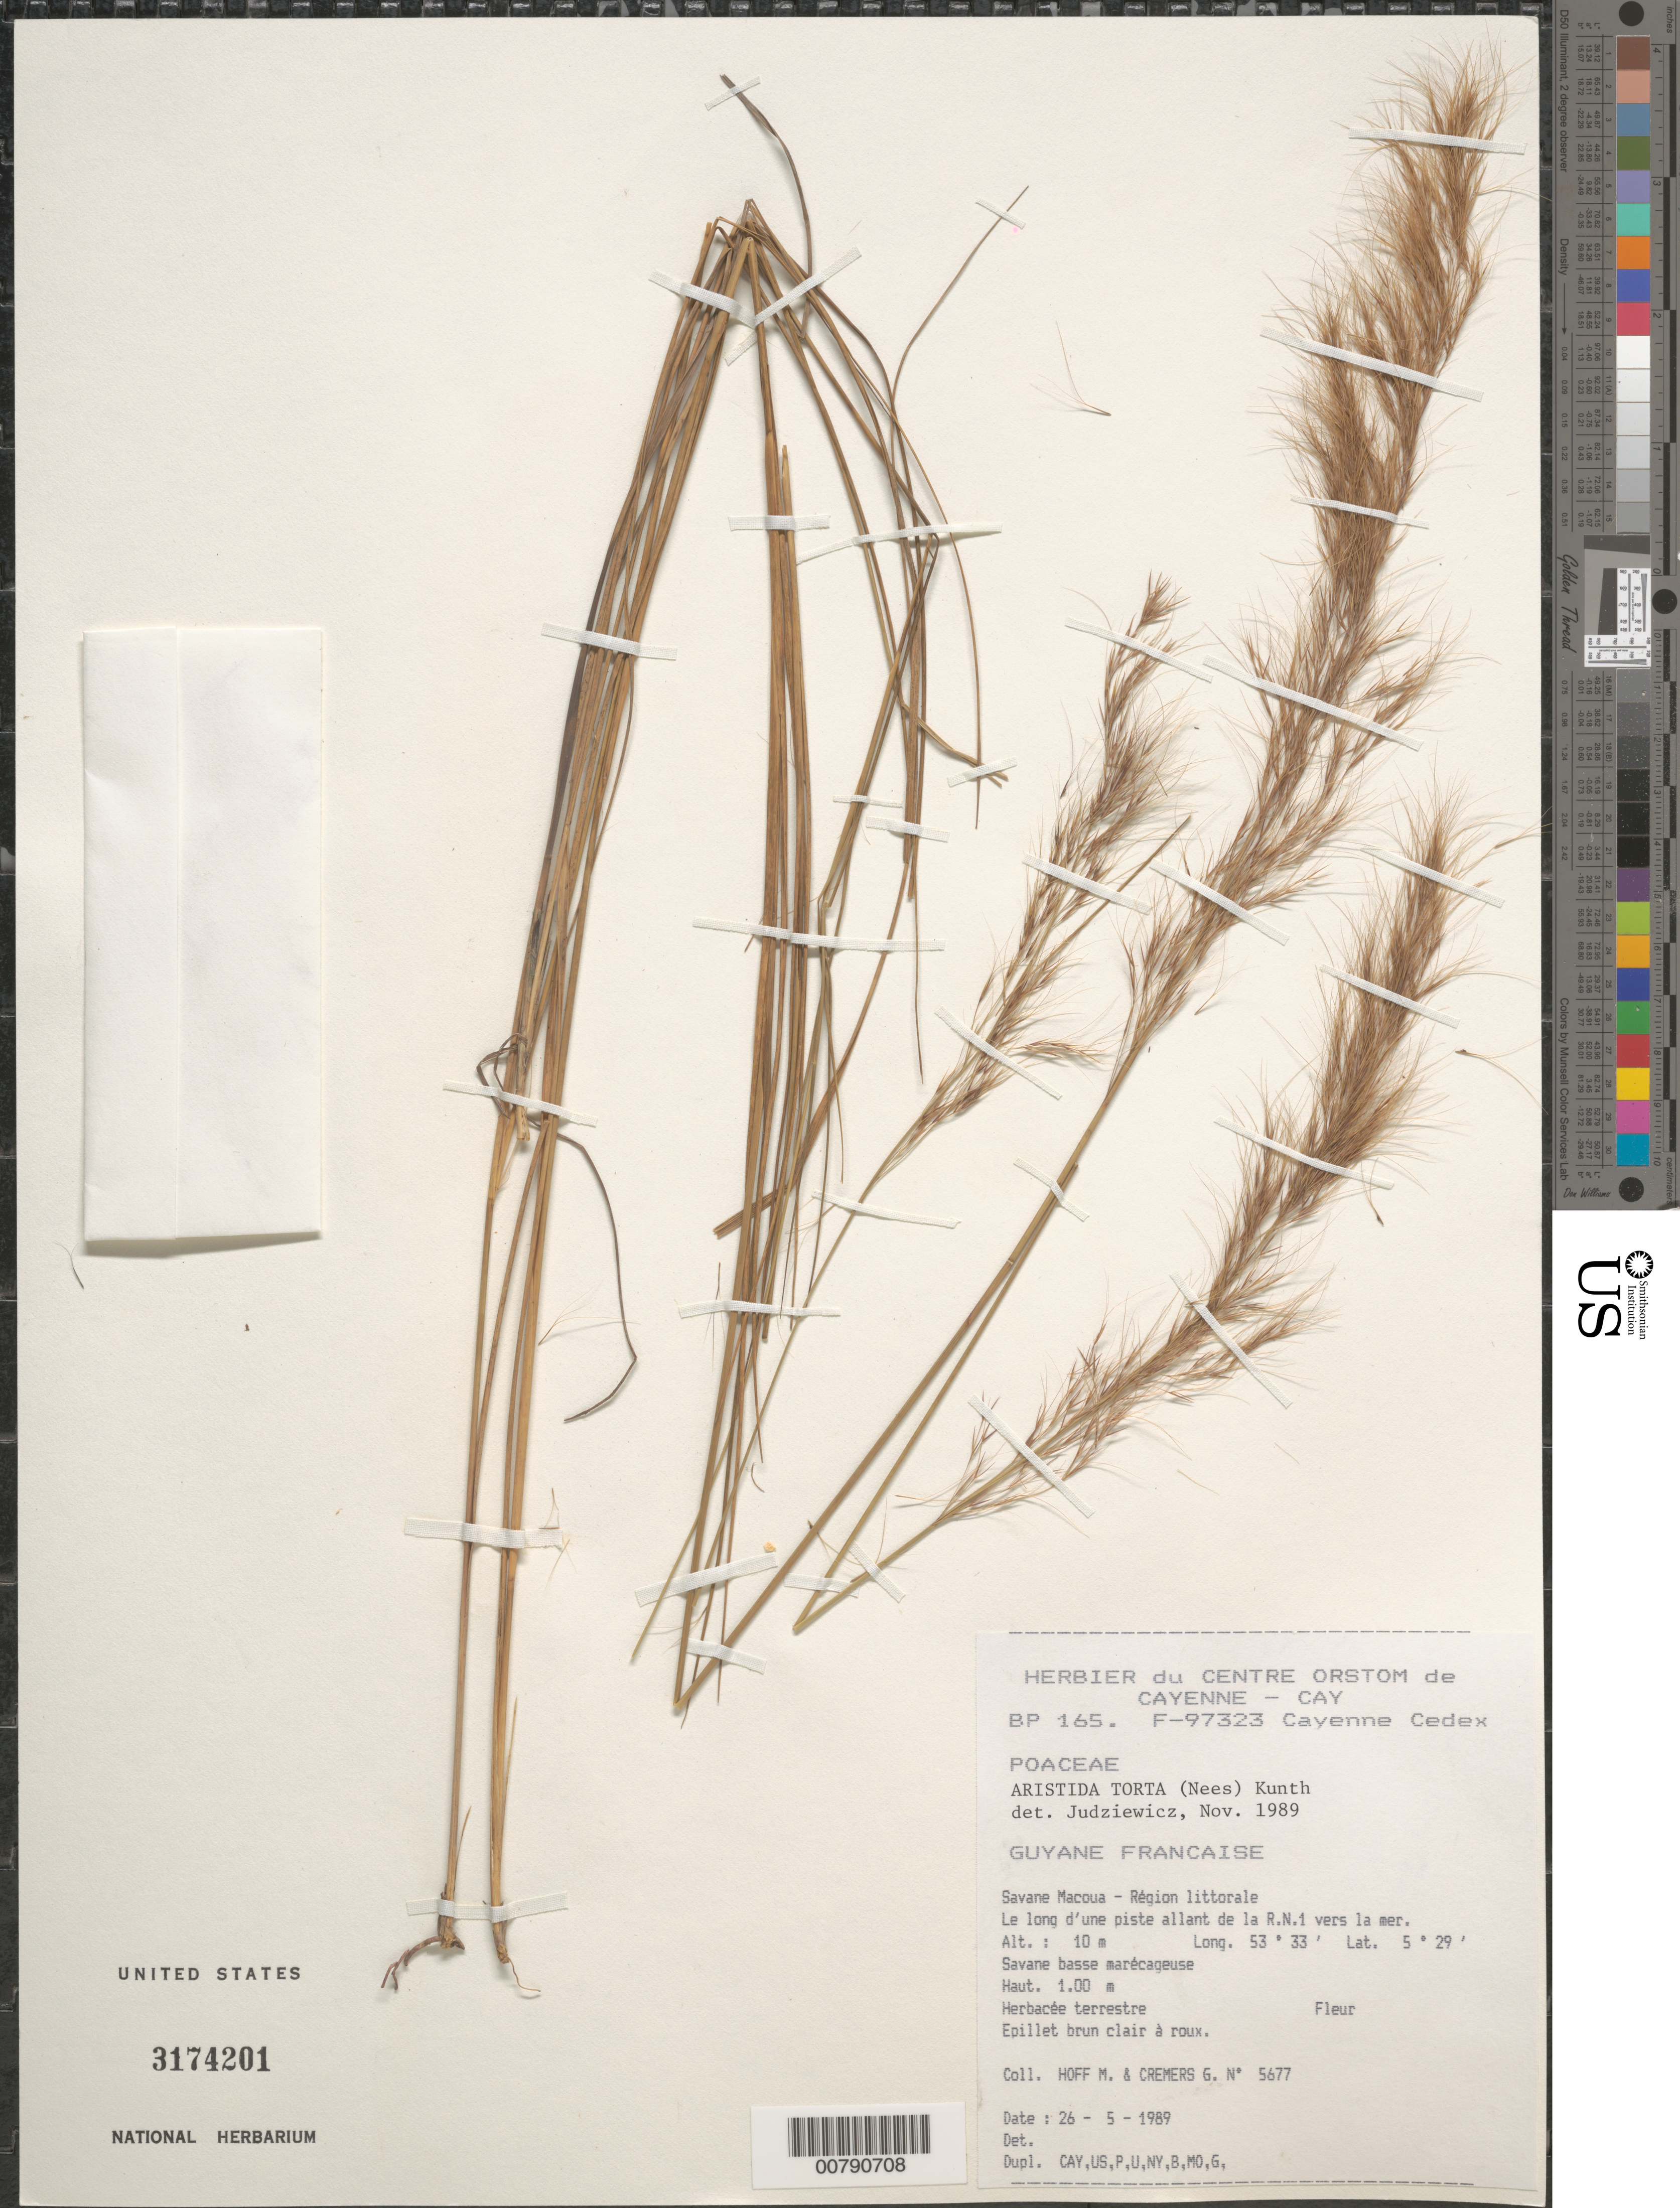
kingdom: Plantae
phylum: Tracheophyta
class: Liliopsida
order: Poales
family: Poaceae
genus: Aristida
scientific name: Aristida torta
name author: (Nees) Kunth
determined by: Judziewicz, E. J.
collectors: M. Hoff & G. Cremers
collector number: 5677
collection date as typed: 26-May-89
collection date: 1989-05-26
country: French Guiana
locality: Savane Macoua; piste allant de la R.N.1 vers la mer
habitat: Savane basse marécageuse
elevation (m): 10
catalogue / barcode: US 3174201